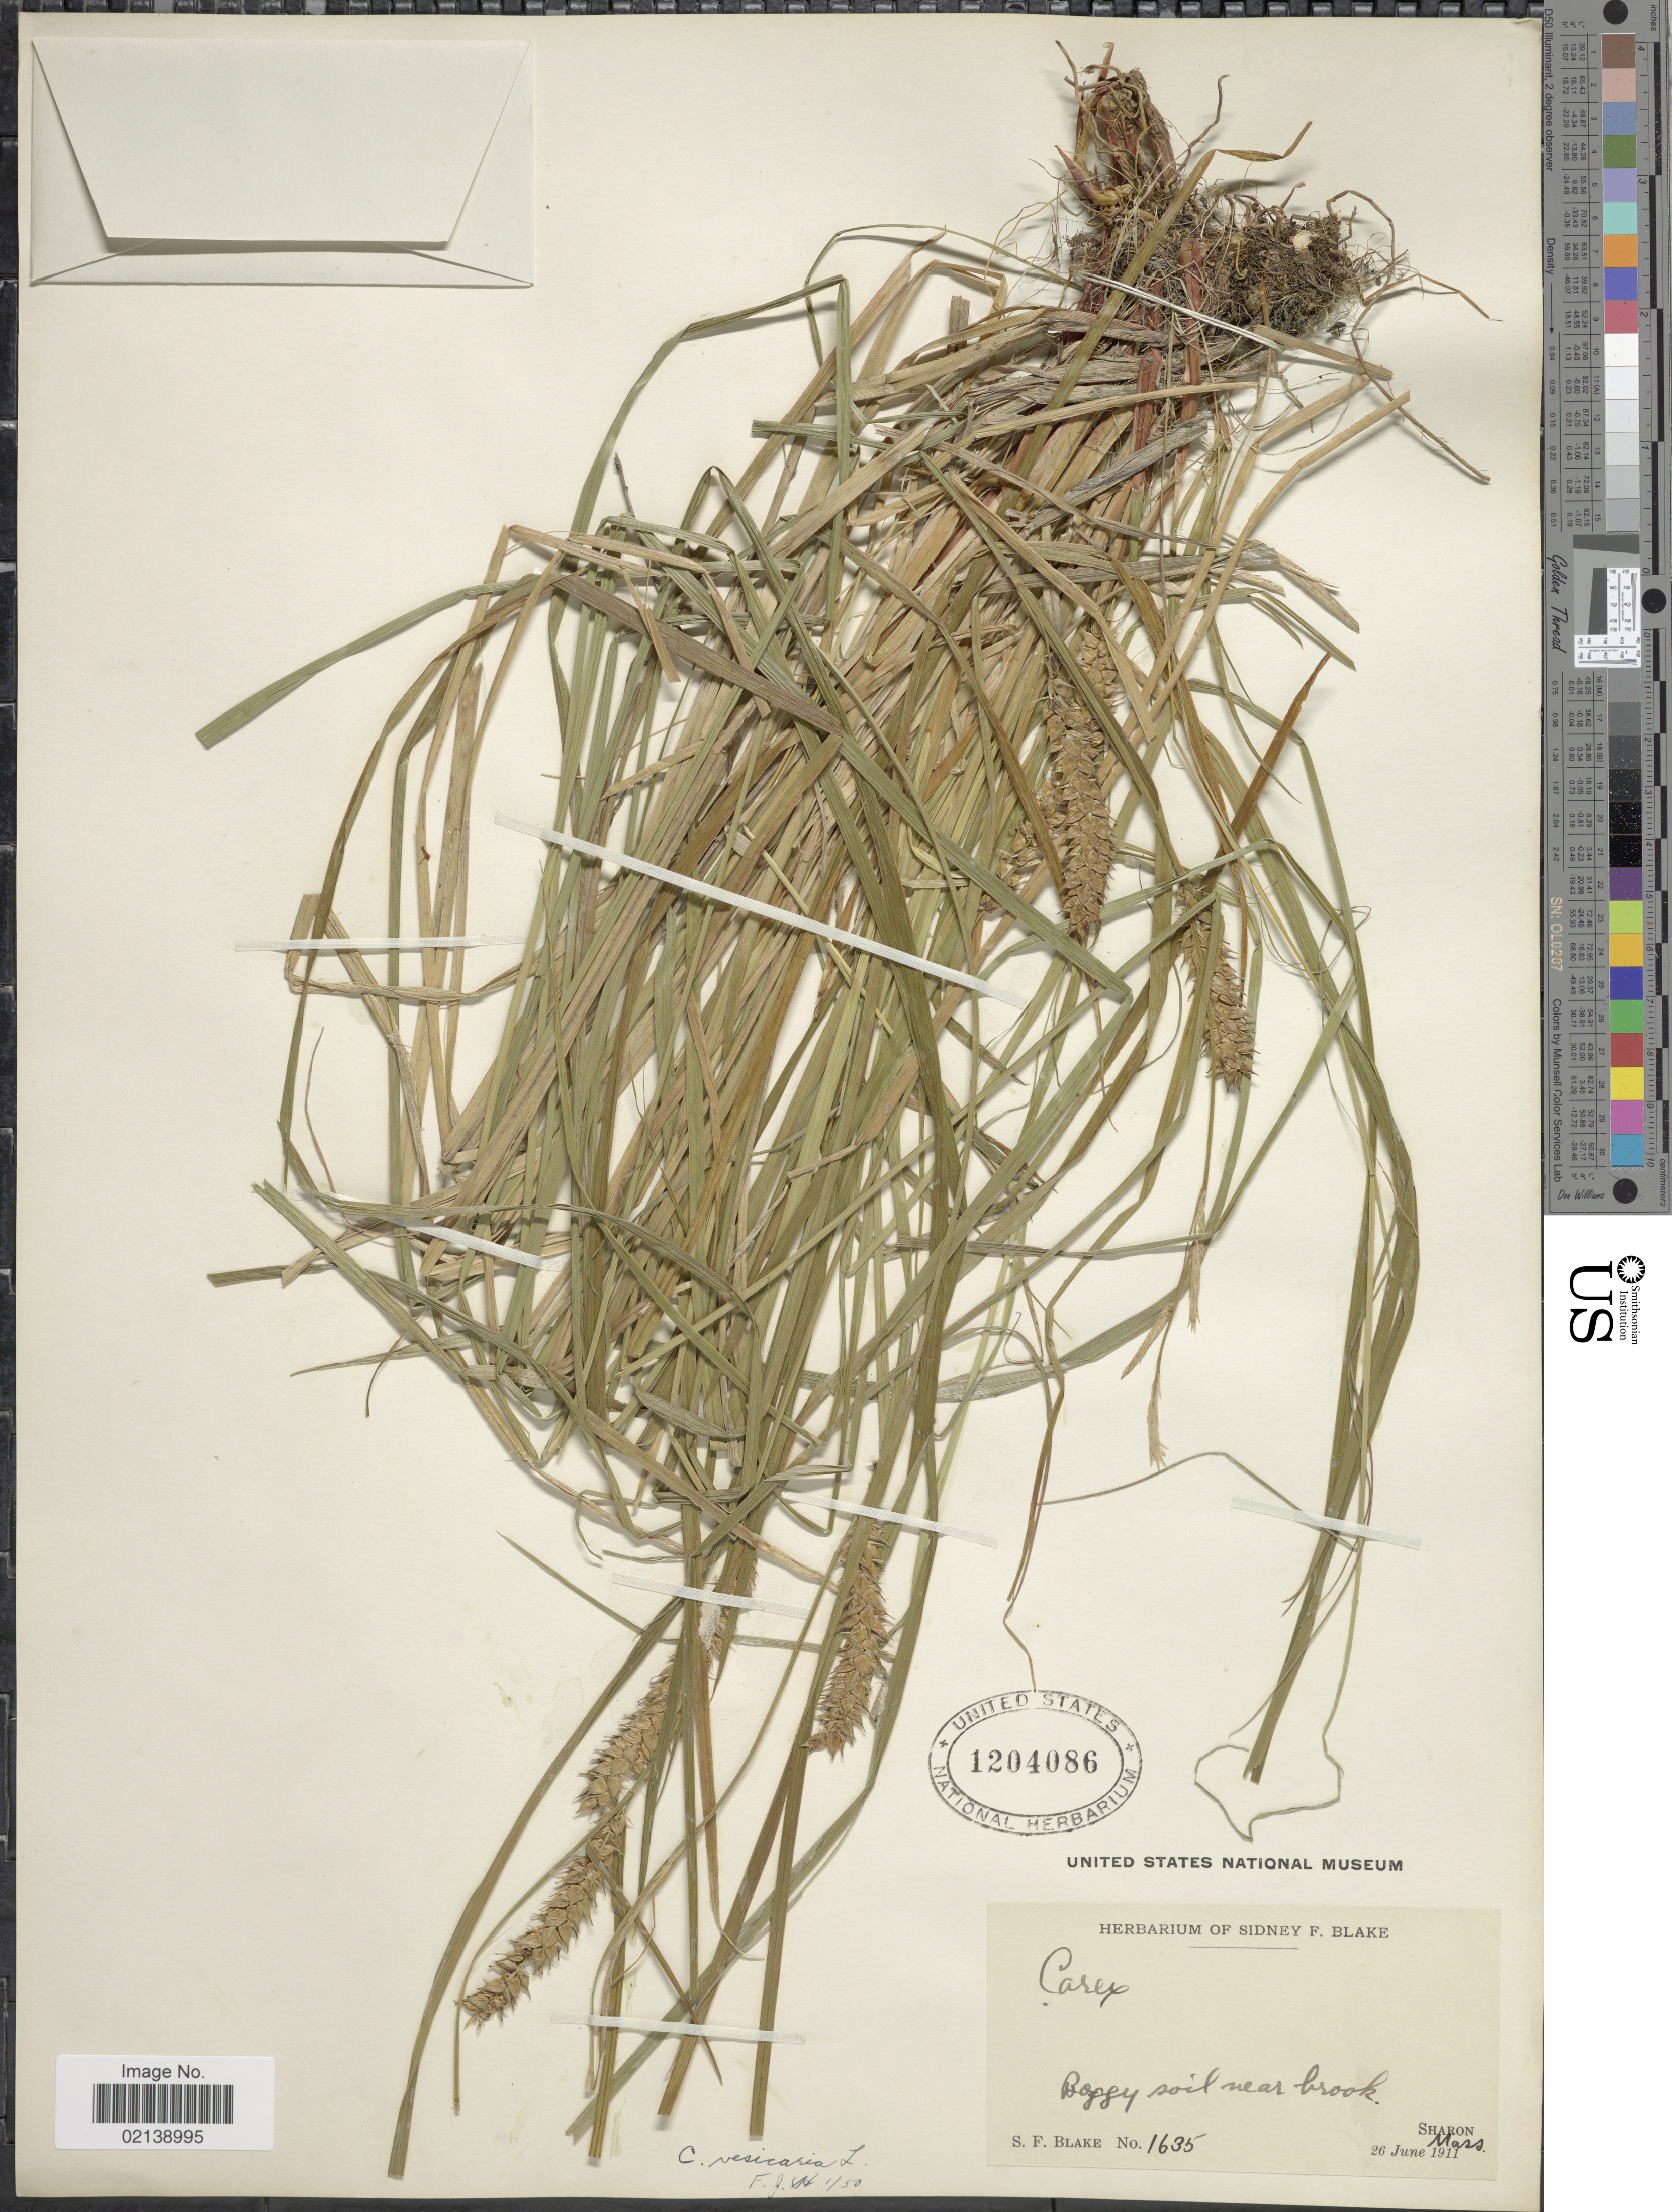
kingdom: Plantae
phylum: Tracheophyta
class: Liliopsida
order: Poales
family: Cyperaceae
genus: Carex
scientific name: Carex vesicaria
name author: L.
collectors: S. Blake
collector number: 1635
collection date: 1911-06-26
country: United States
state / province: Massachusetts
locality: Boggy soil near brook, Sharon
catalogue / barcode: US 1204086